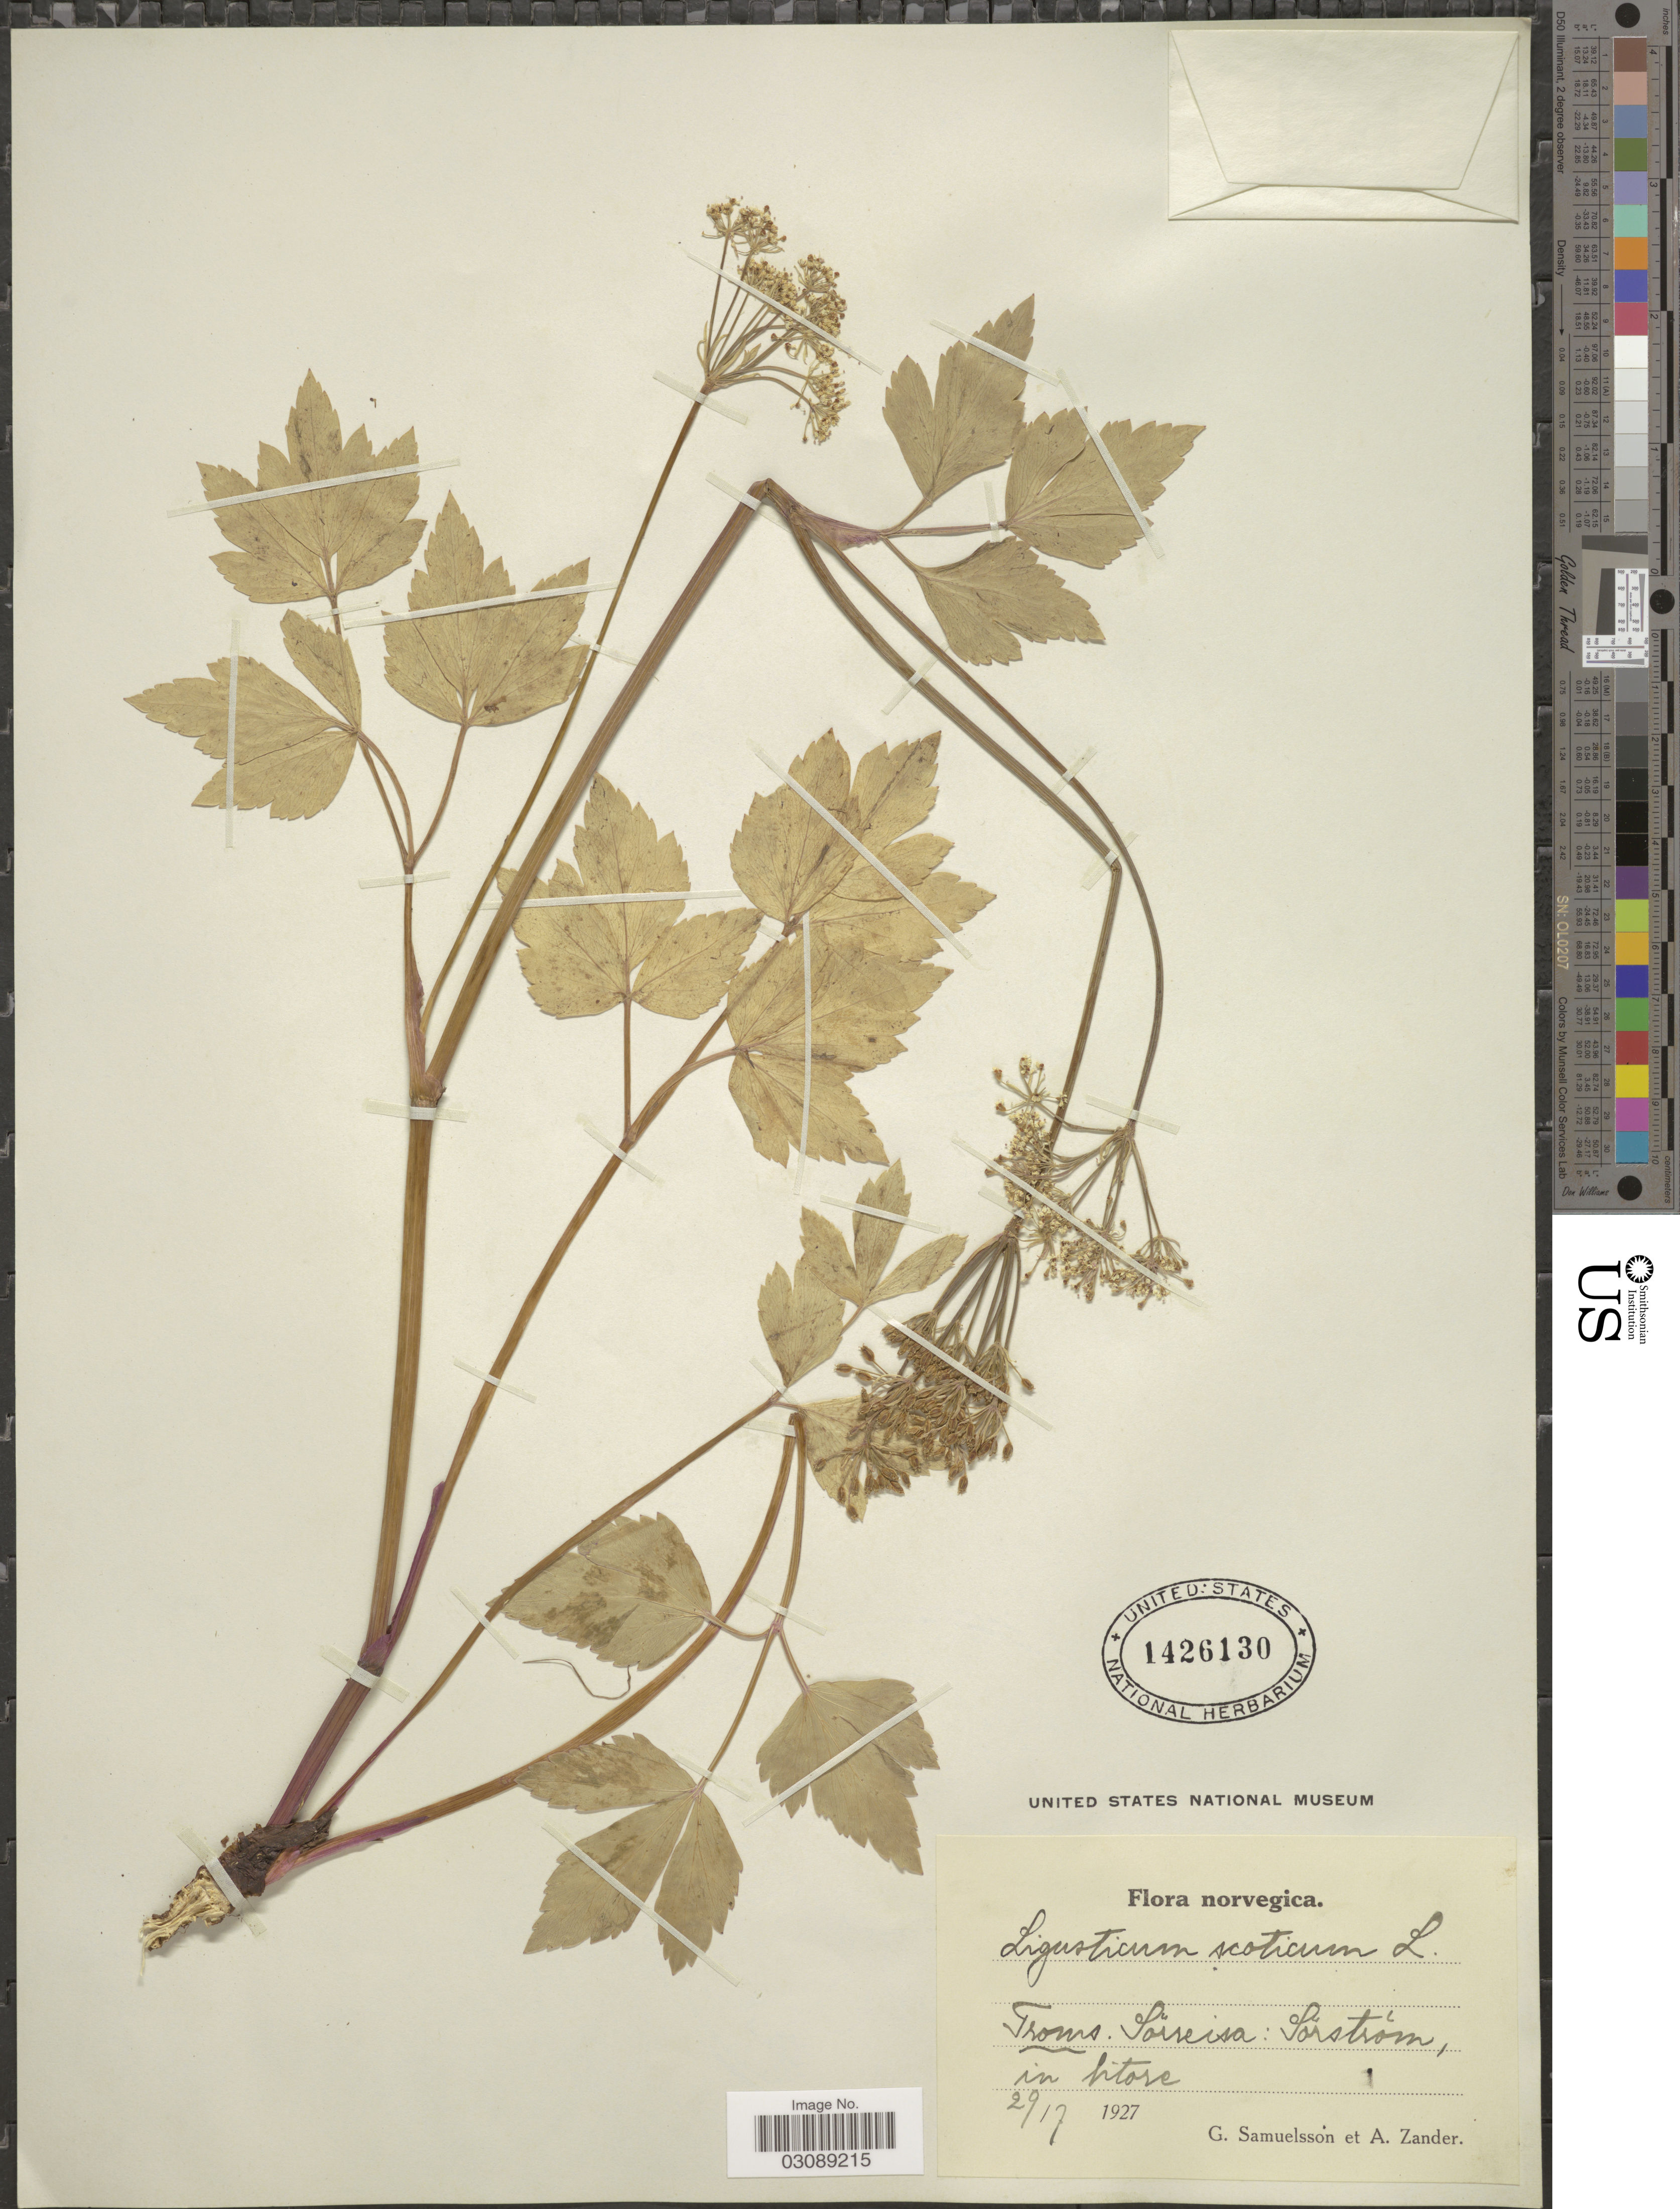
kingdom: Plantae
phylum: Tracheophyta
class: Magnoliopsida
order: Apiales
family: Apiaceae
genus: Ligusticum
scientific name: Ligusticum scoticum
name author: L.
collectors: G. Samuelsson & A. Zander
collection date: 1927-07-29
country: Norway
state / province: Troms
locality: Soïreisa: Sörstrom, in hitore.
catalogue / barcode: US 1426130